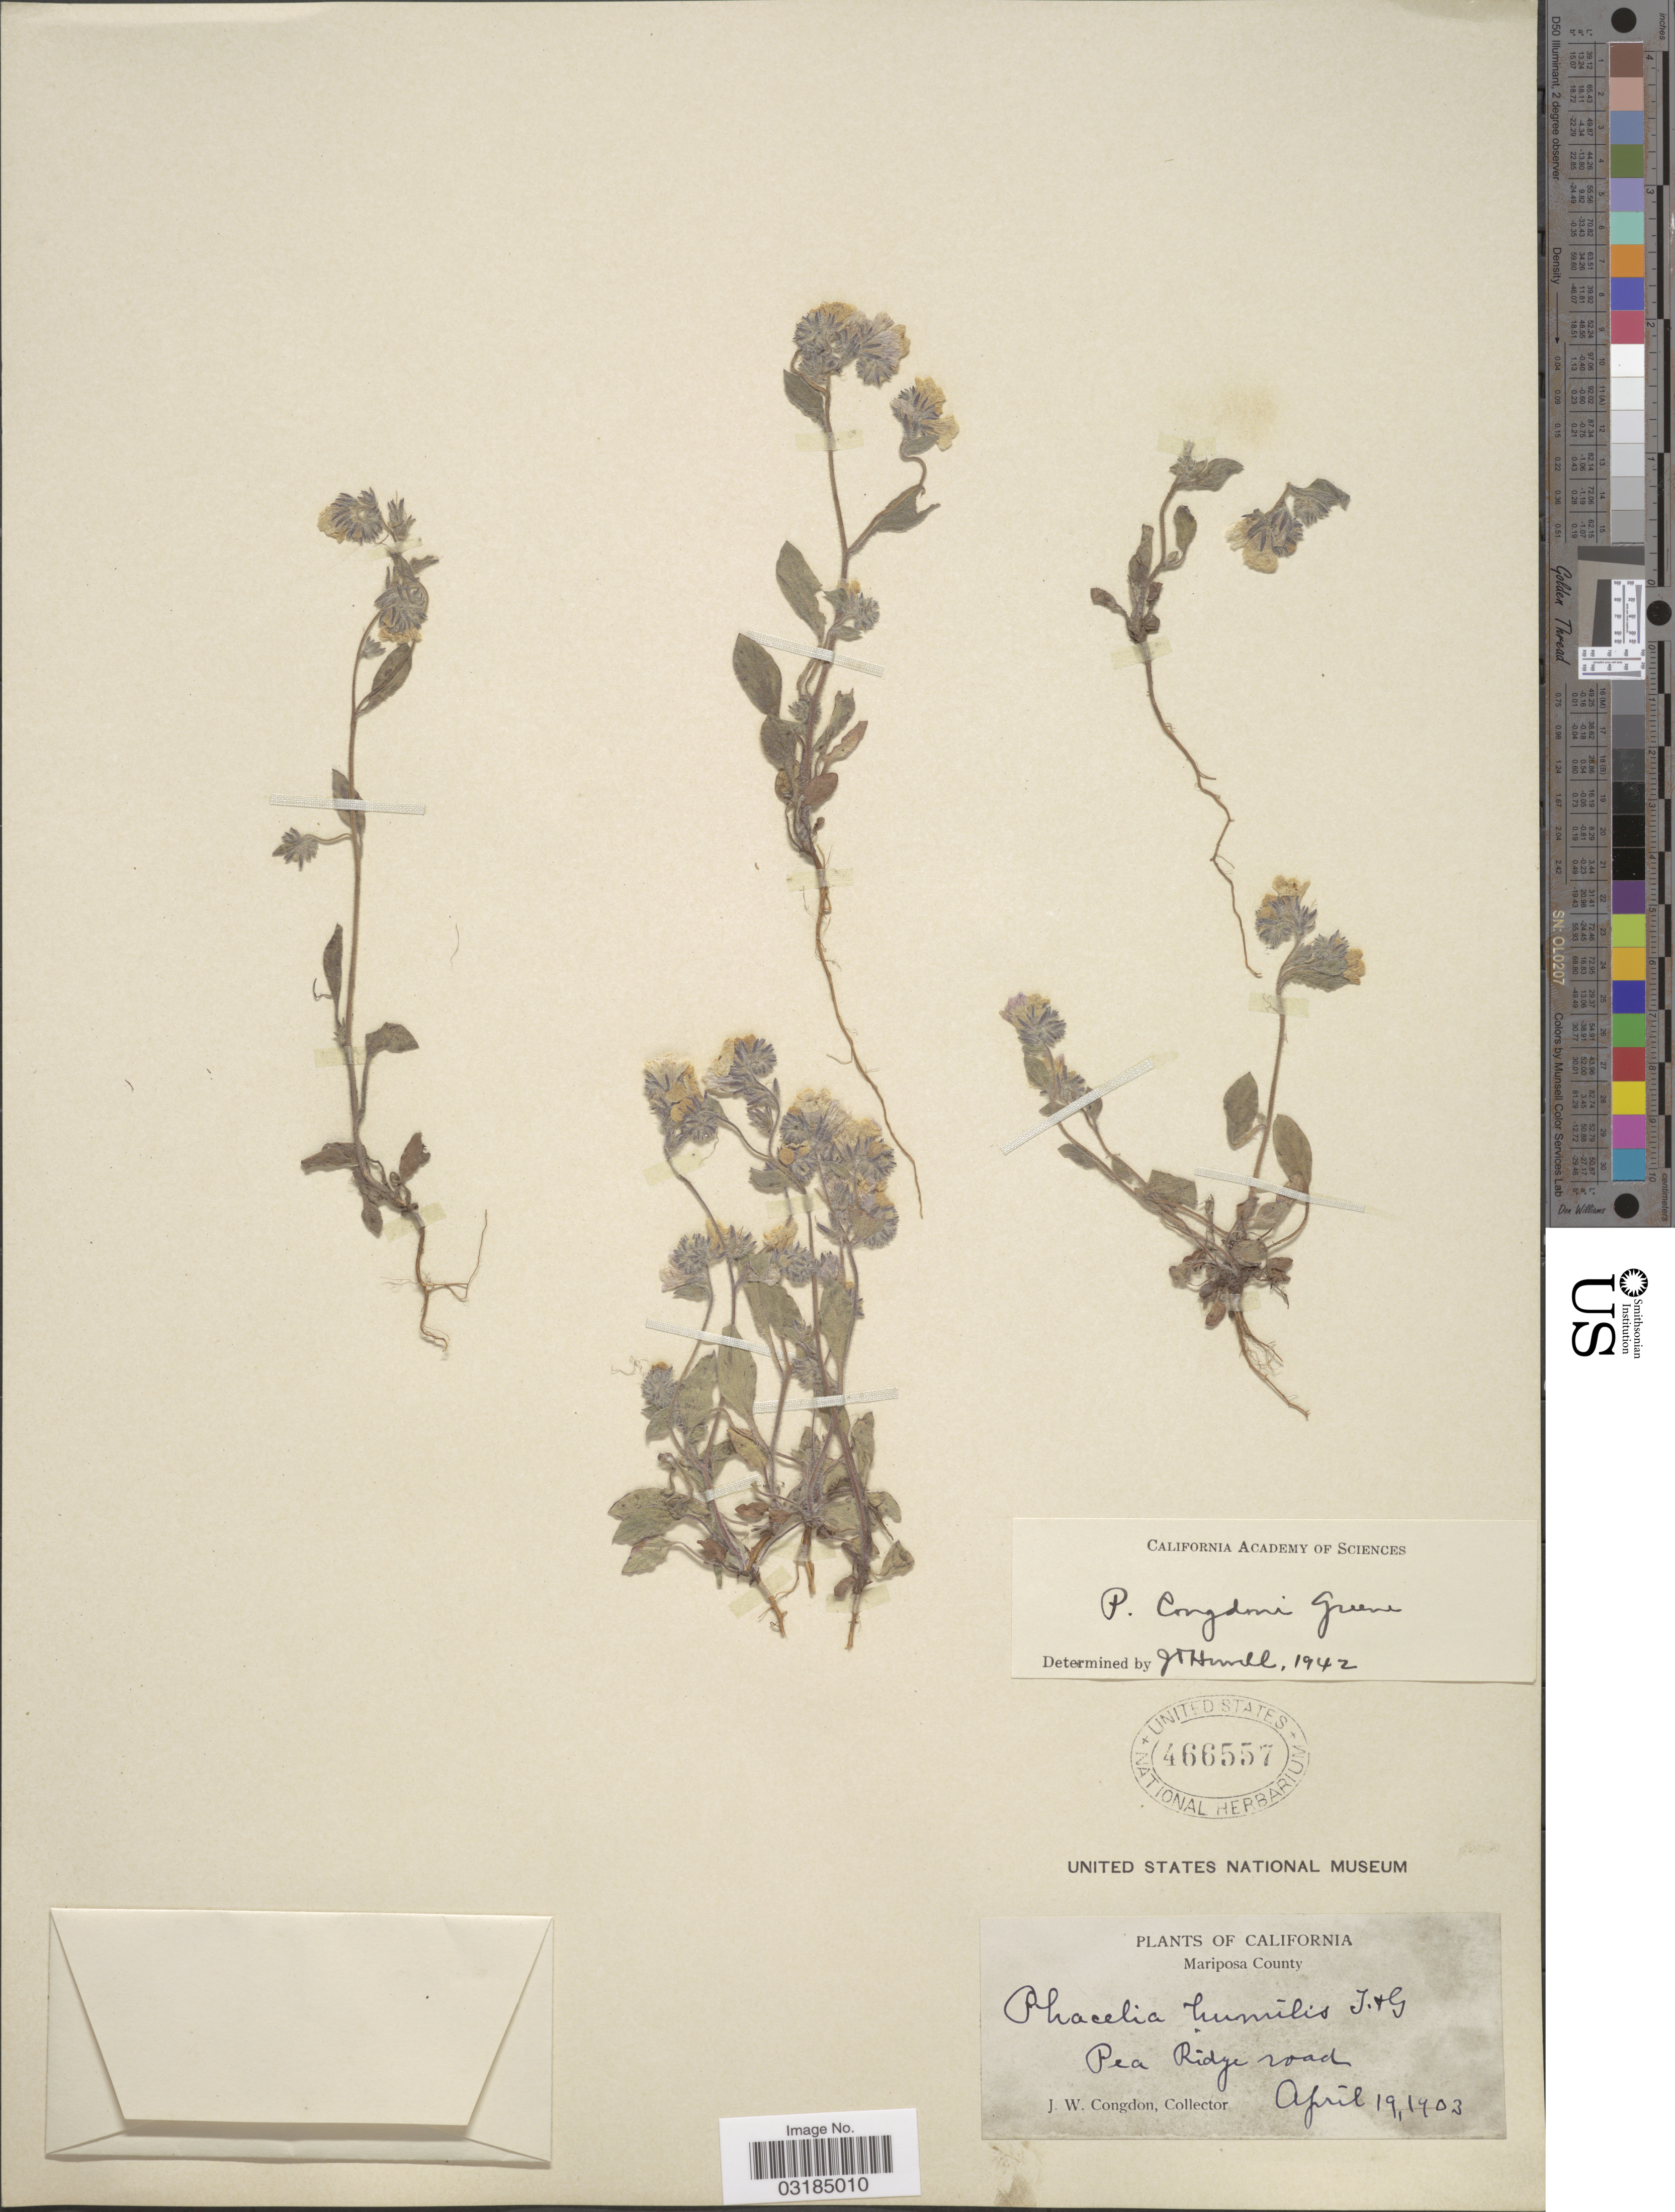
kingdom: Plantae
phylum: Tracheophyta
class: Magnoliopsida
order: Boraginales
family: Hydrophyllaceae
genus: Phacelia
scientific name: Phacelia congdonii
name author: S.W. Greene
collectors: J. W. Congdon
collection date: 1903-04-19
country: United States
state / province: California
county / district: Mariposa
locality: Mariposa County. Pea Ridge road.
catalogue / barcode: US 466557